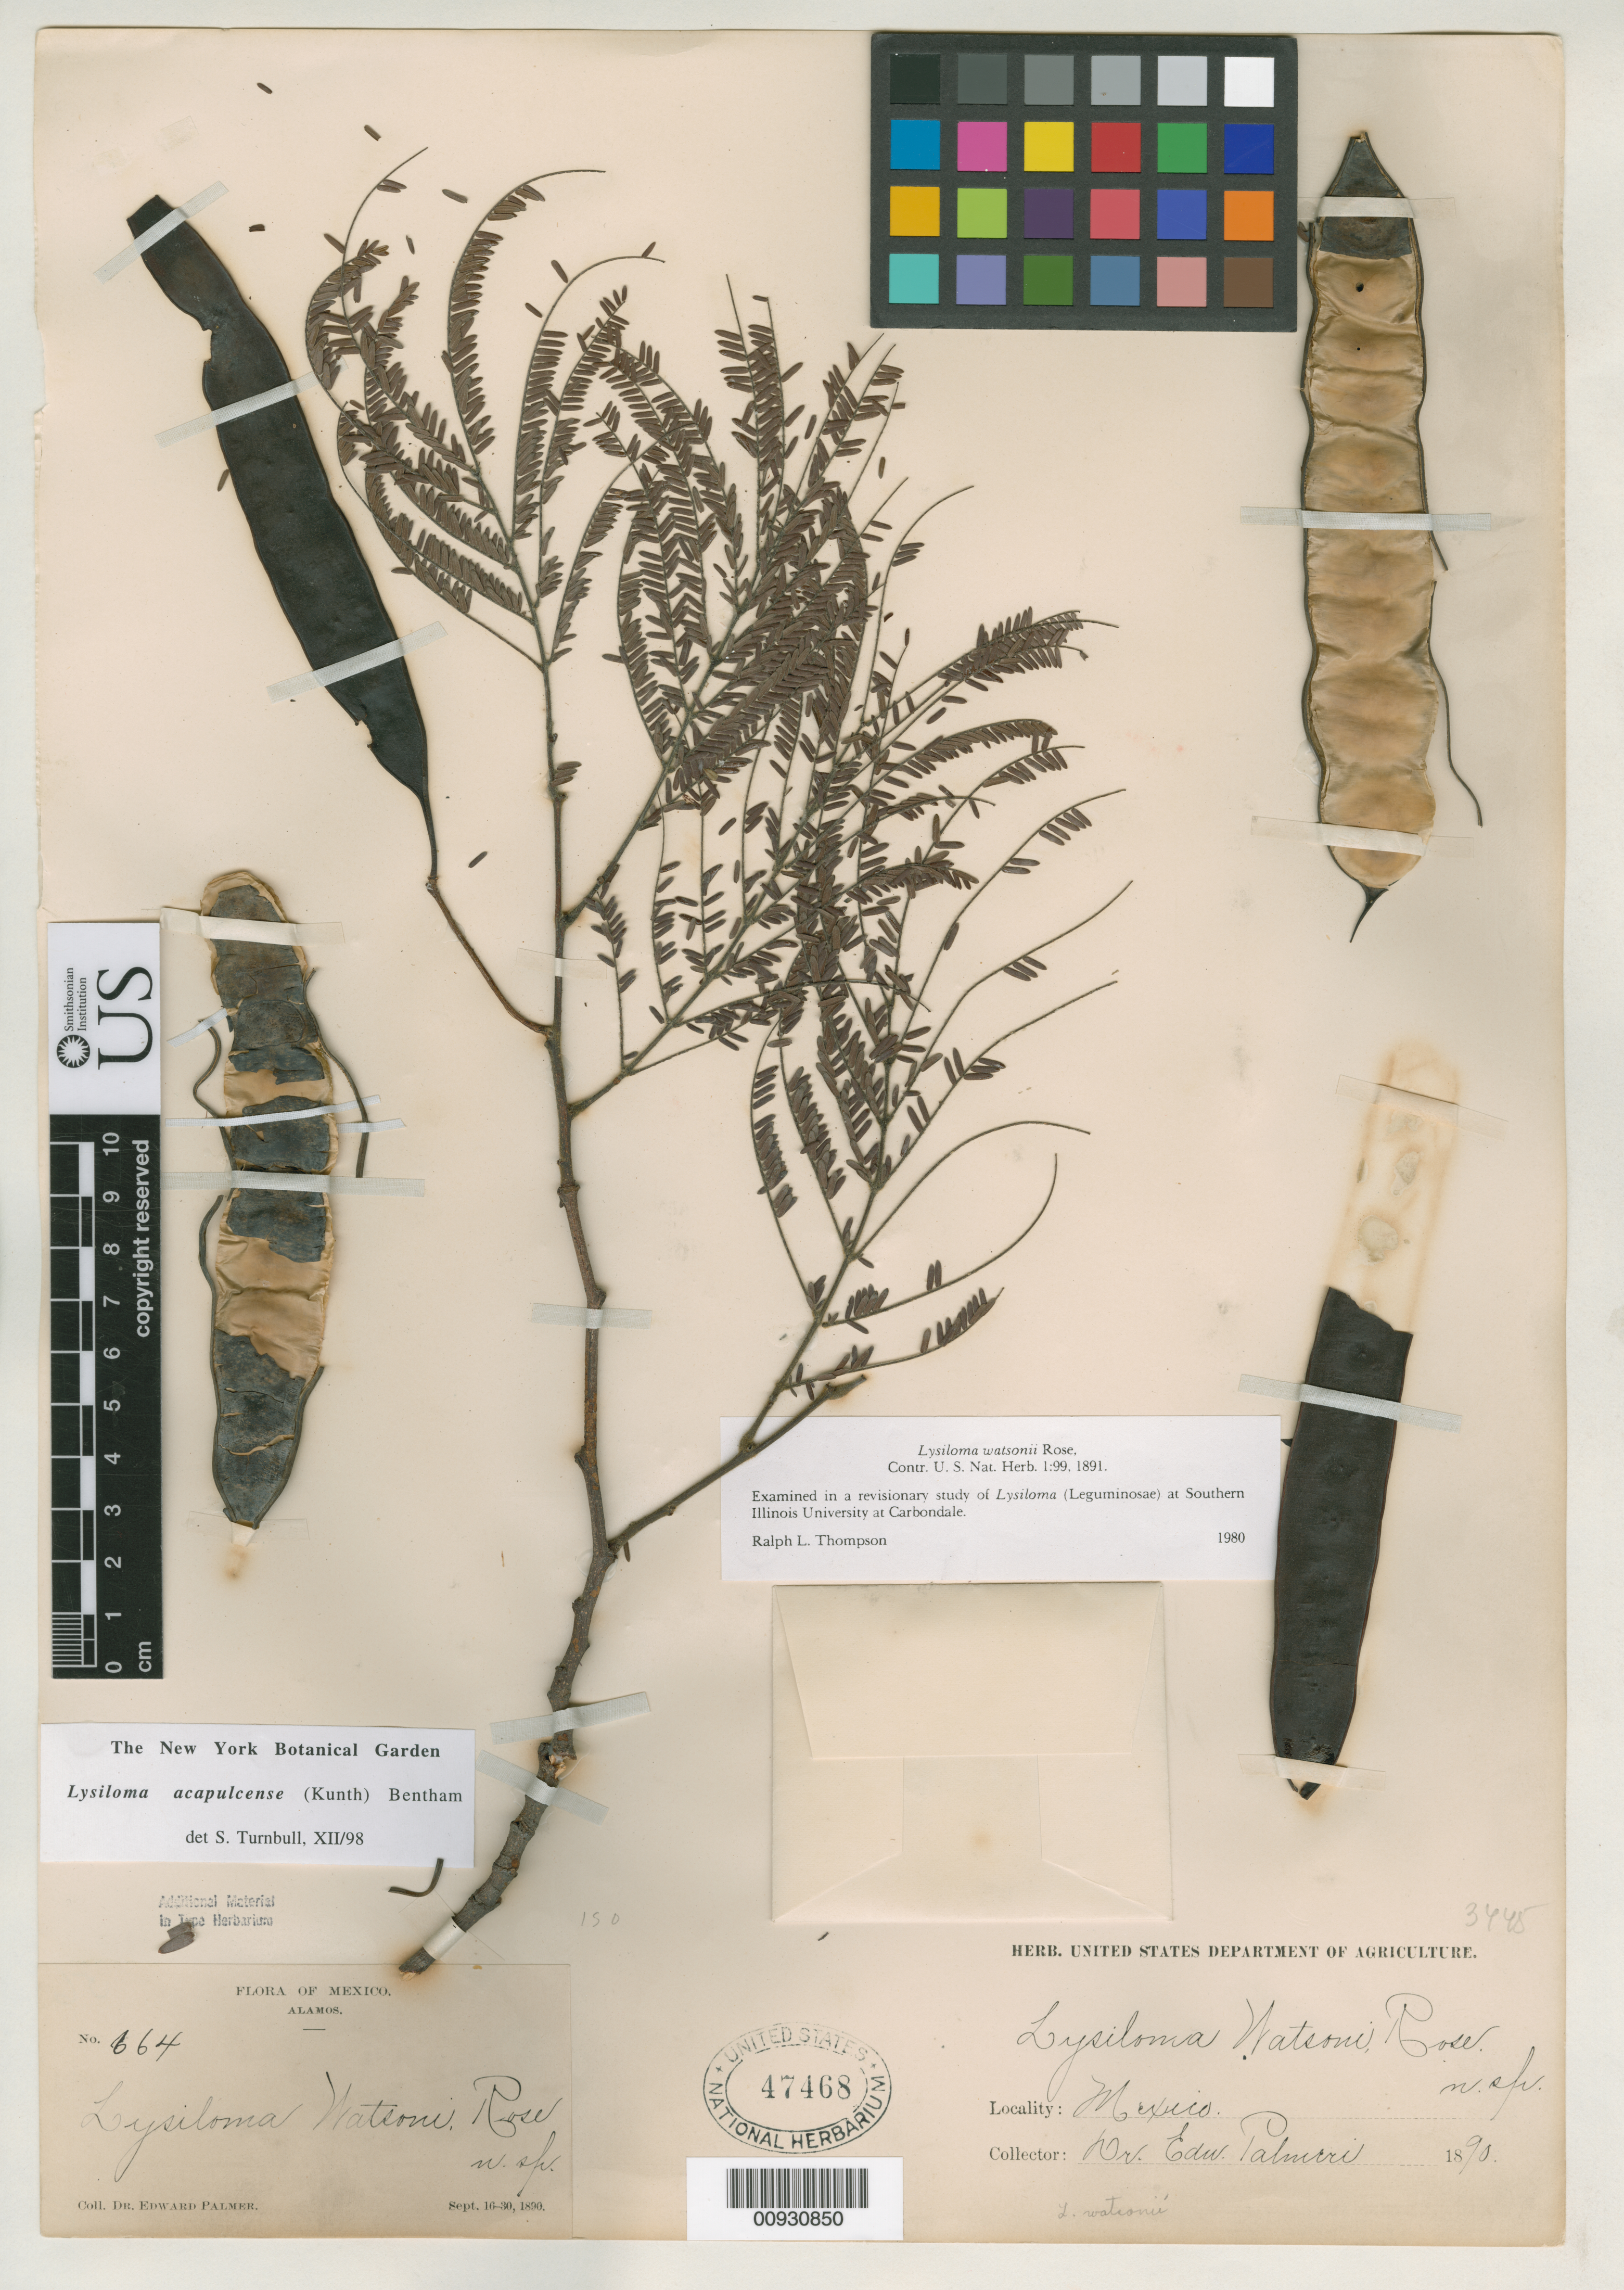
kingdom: Plantae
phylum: Tracheophyta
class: Magnoliopsida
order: Fabales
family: Fabaceae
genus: Lysiloma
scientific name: Lysiloma watsonii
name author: Rose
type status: Type Collection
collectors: E. Palmer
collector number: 664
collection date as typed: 16 Sep 1890 to 30 Sep 1890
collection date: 1890-09-16/1890-09-30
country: Mexico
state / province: Sonora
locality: Alamos.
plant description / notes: One or more of 3 original sheets at US (47468, 47469, 49898) may be the holotype.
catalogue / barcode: US 47468